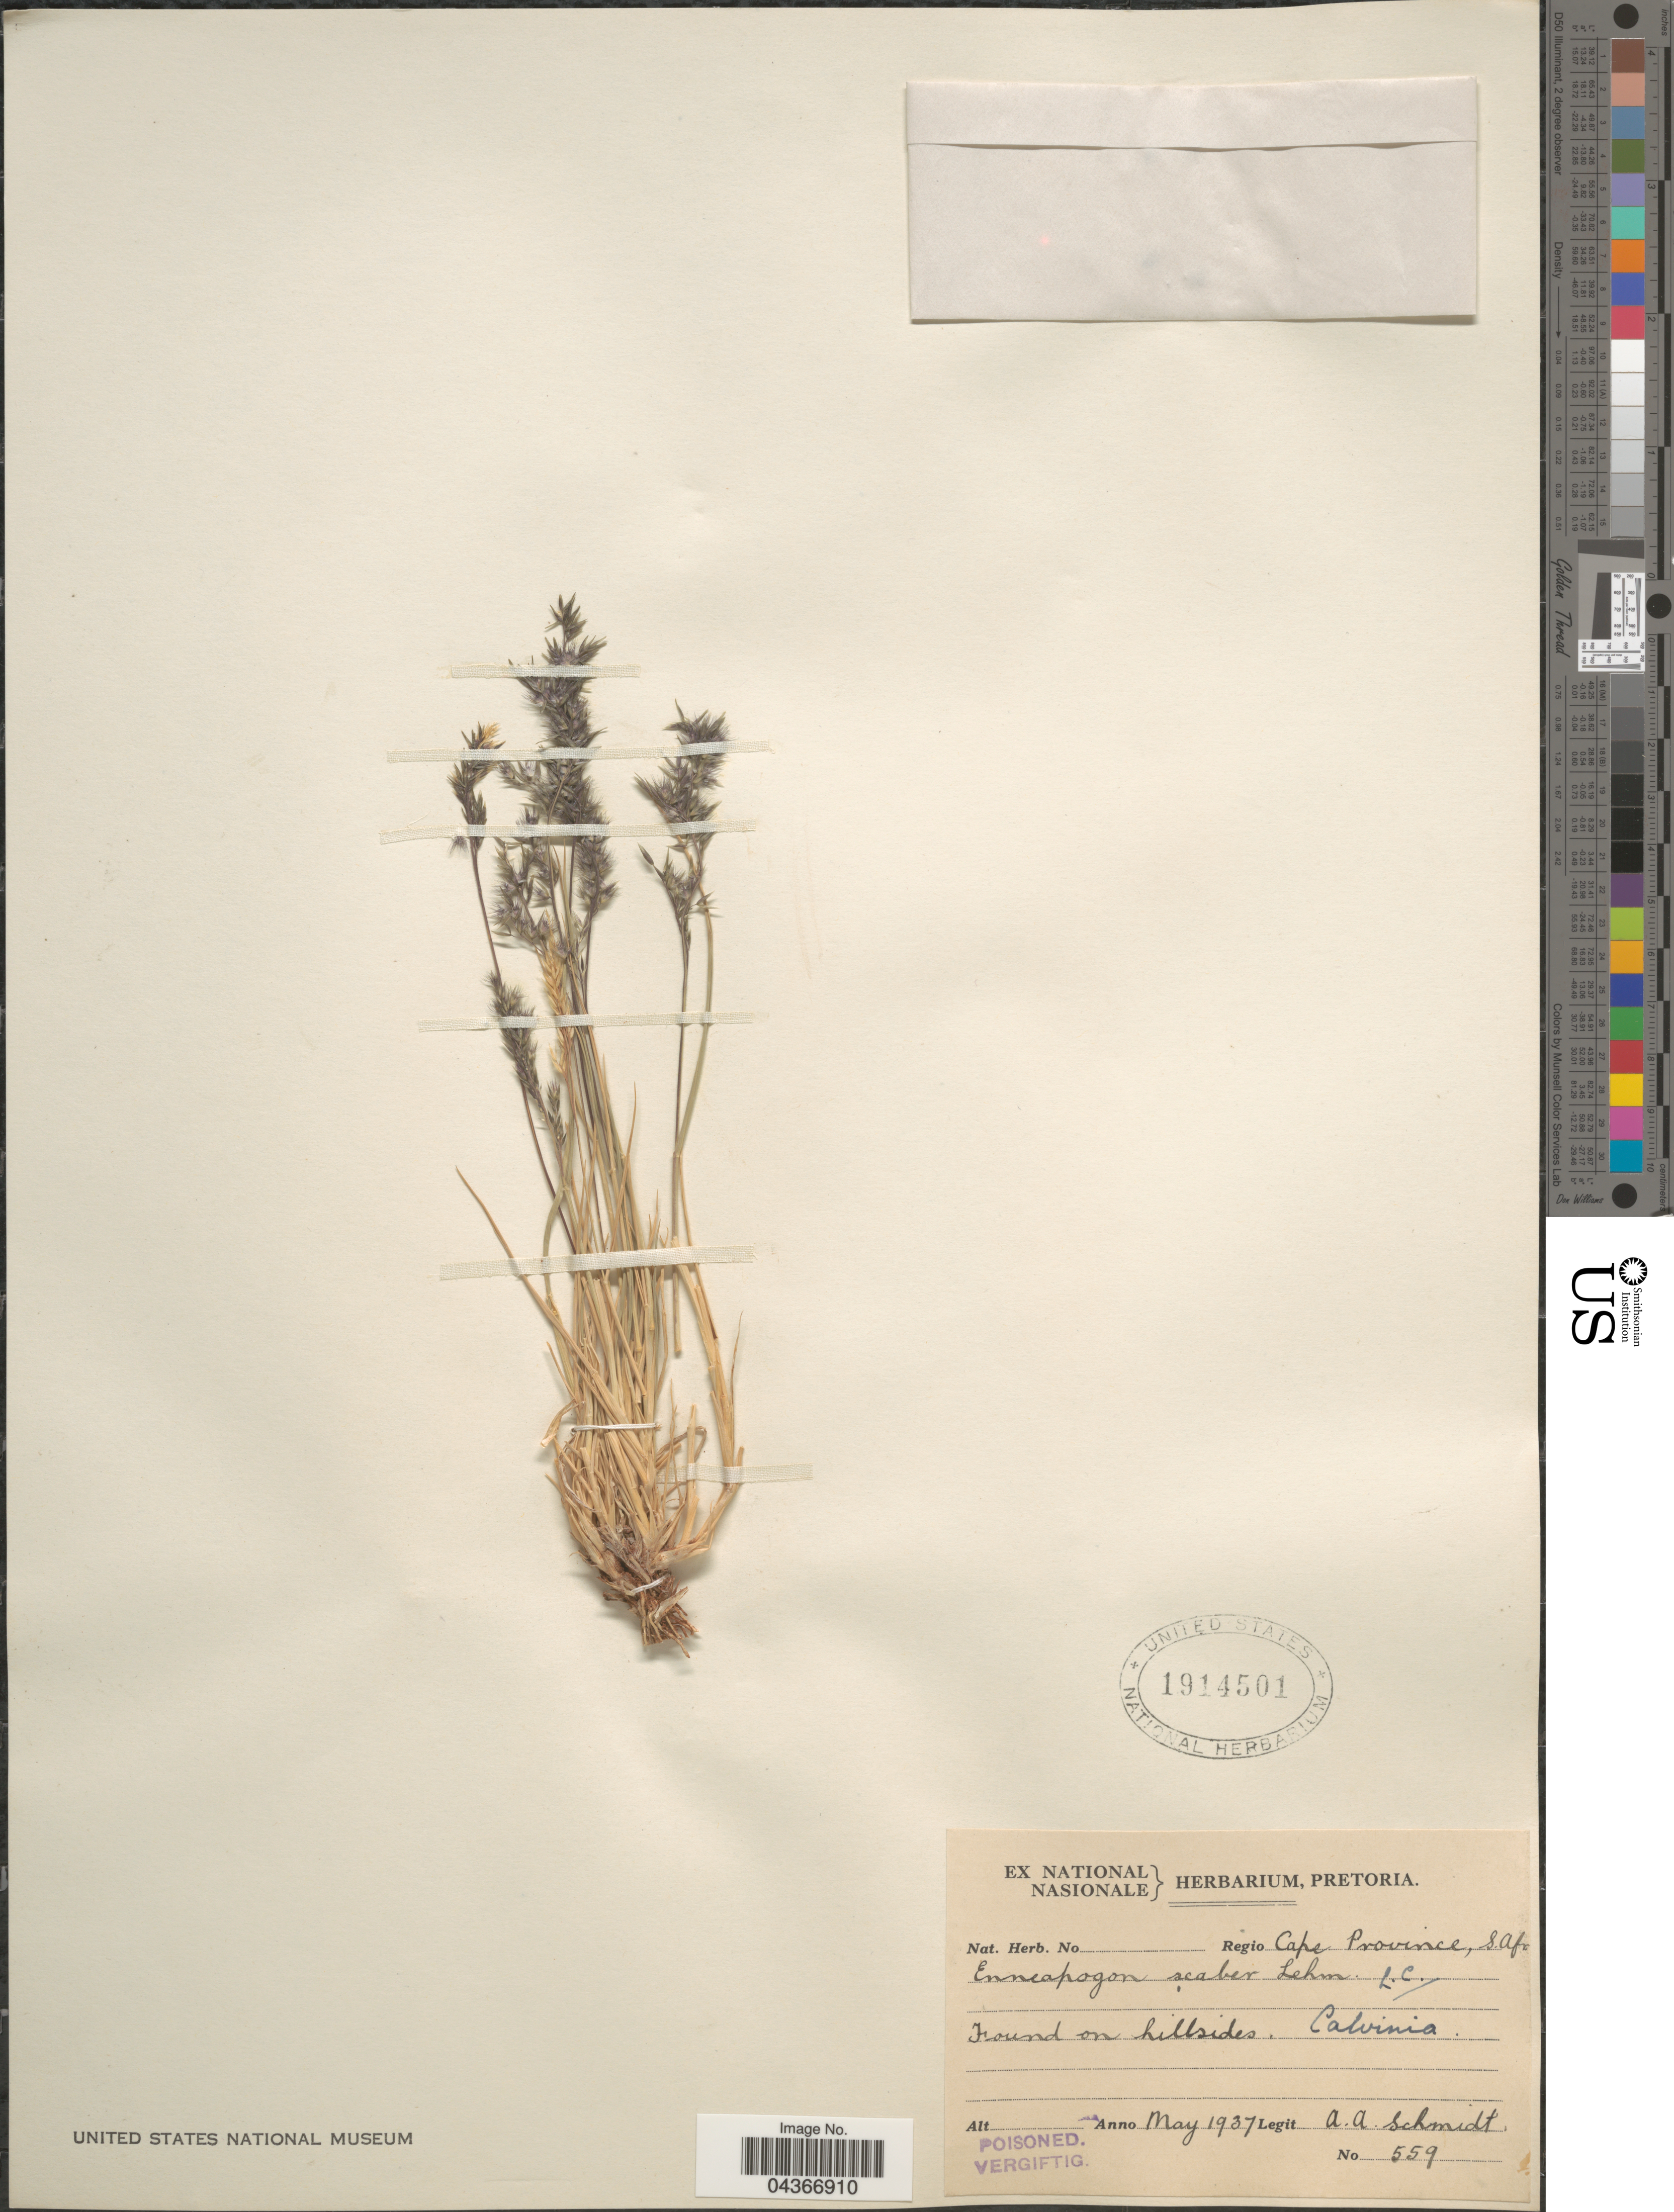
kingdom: Plantae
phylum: Tracheophyta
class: Liliopsida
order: Poales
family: Poaceae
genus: Enneapogon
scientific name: Enneapogon scaber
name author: Lehm.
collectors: A. Schmidt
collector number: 559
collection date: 1937-05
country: South Africa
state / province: Northern Cape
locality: Regio Cape Province, S.Afr. Found on hillsides. Calvinia.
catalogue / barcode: US 1914501